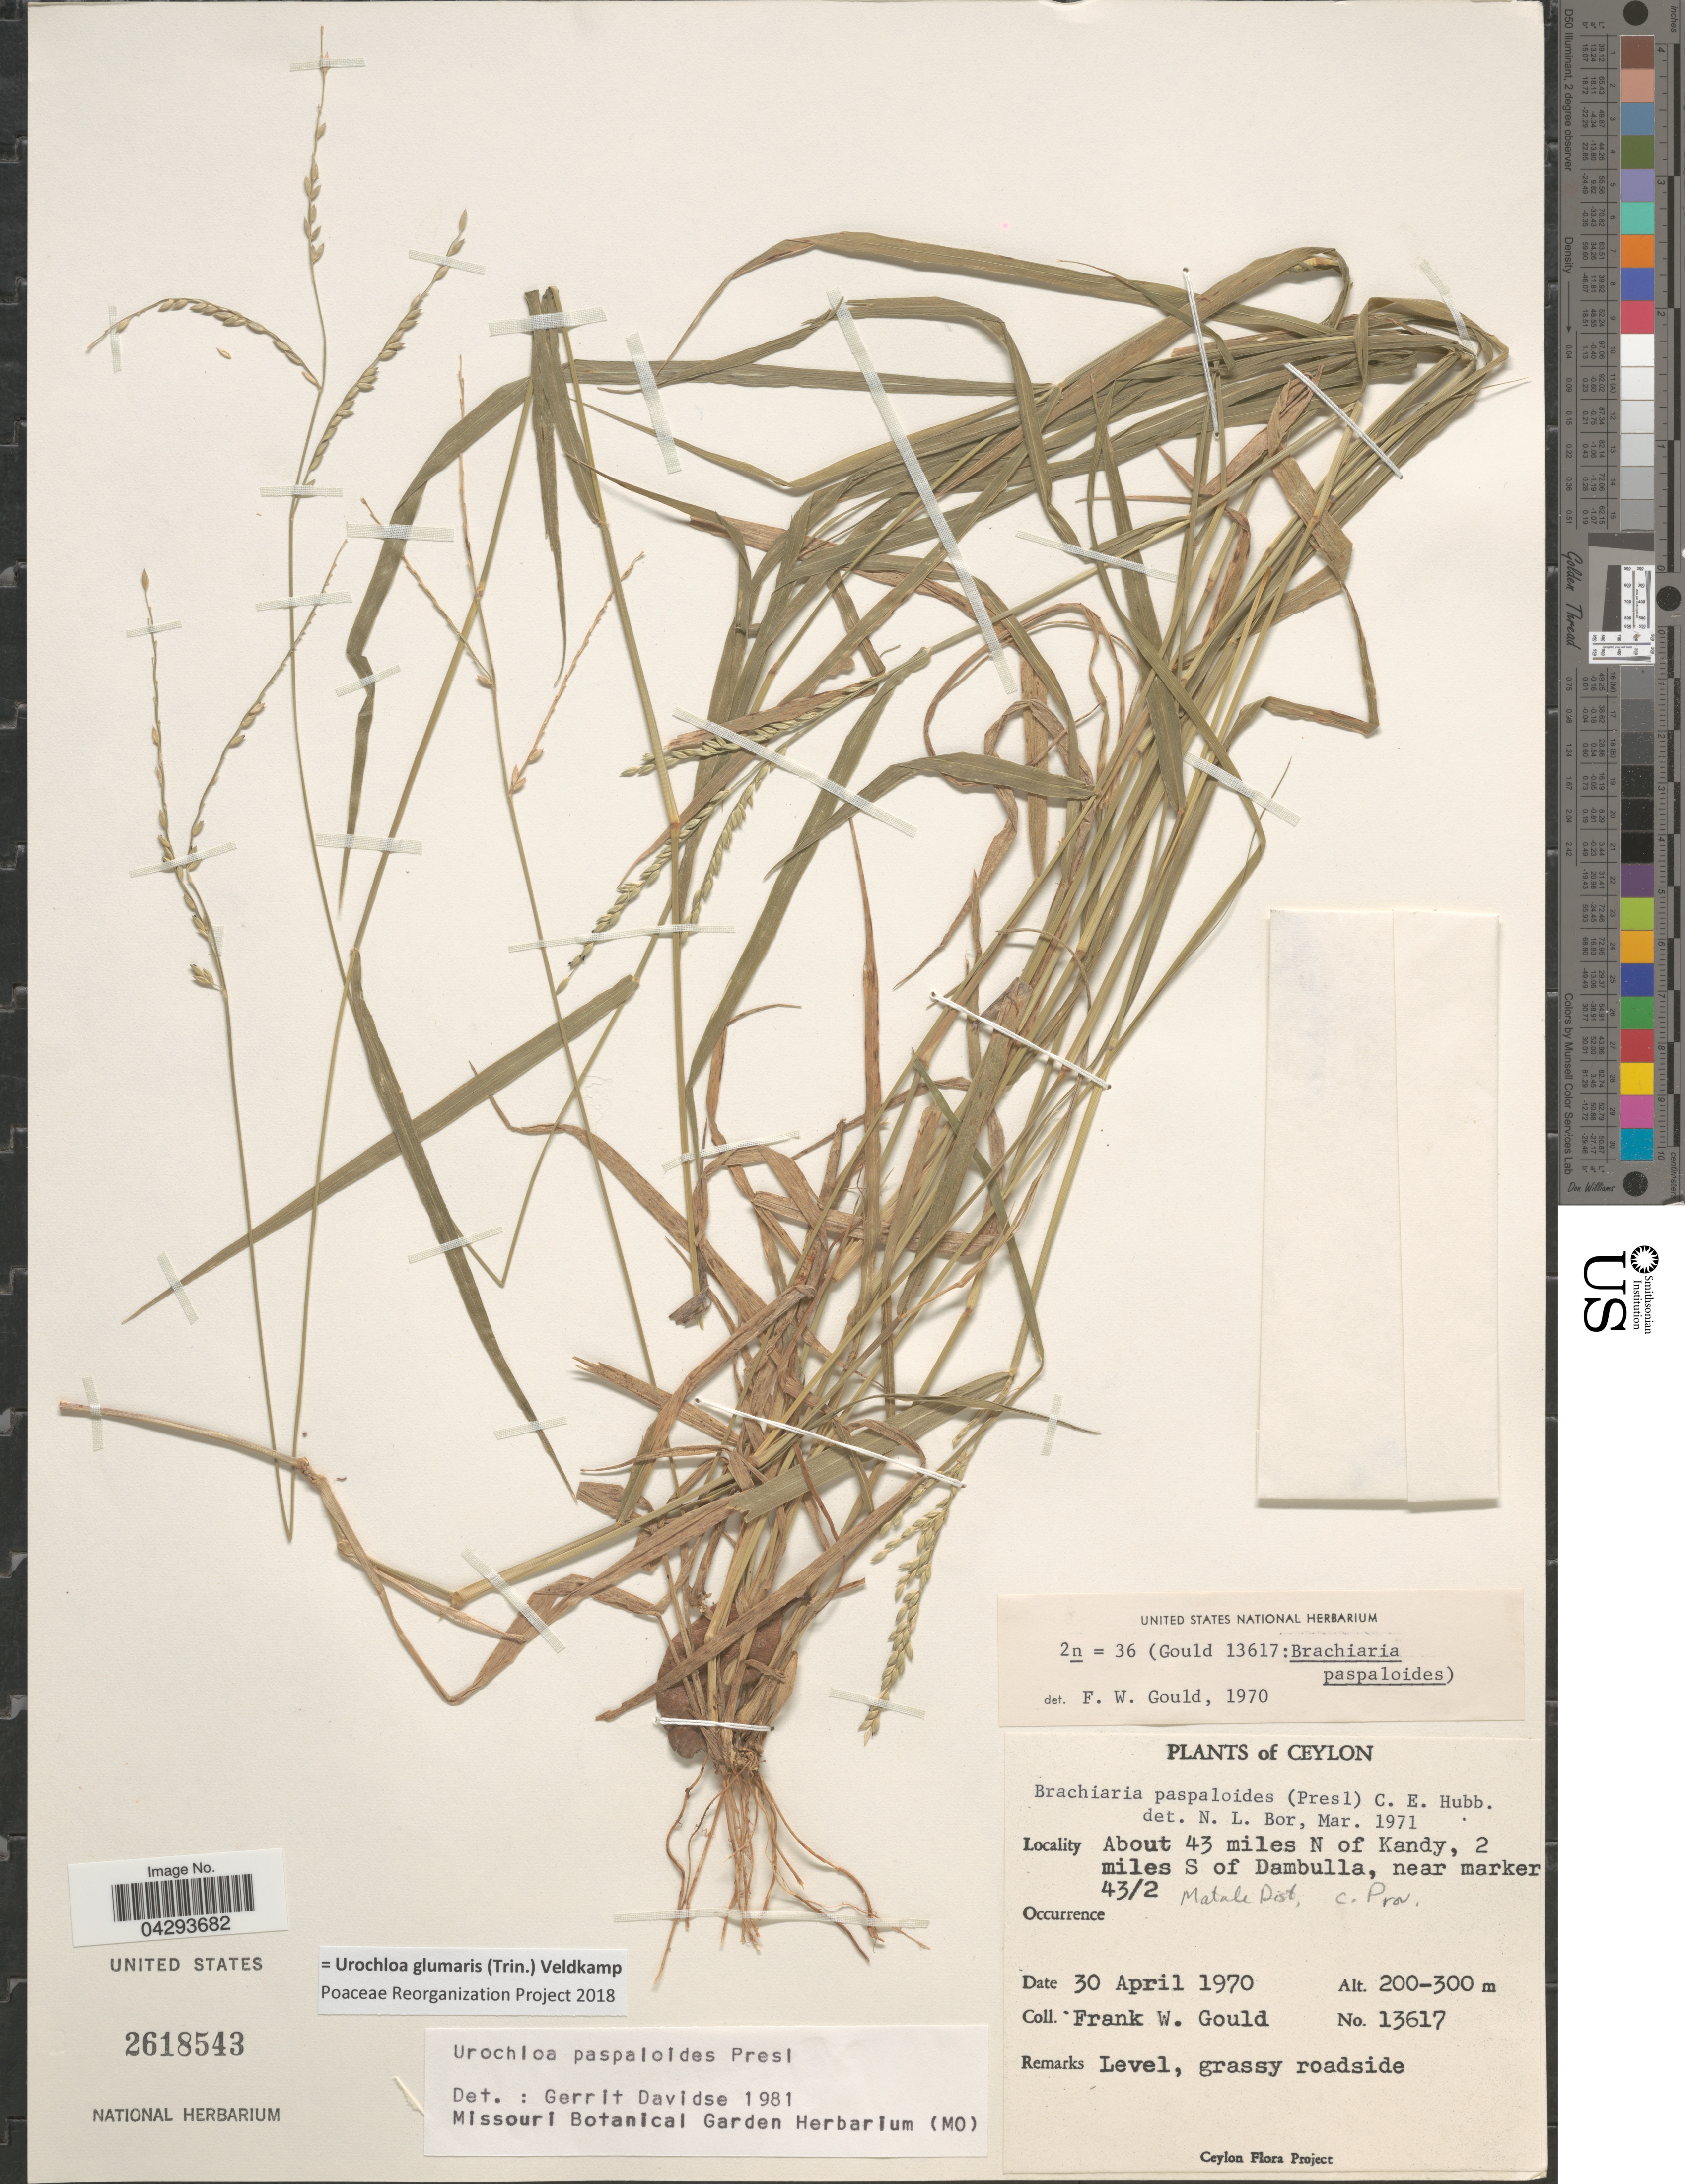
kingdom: Plantae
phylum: Tracheophyta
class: Liliopsida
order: Poales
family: Poaceae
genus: Urochloa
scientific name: Urochloa glumaris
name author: (Trin.) Veldkamp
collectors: F. W. Gould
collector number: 13617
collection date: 1970-04-30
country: Sri Lanka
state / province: Central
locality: Ceylon. About 43 miles N of Kandy, 2 miles S of Dambulla, near marker 43/2. Matale Dist.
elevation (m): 200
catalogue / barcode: US 2618543